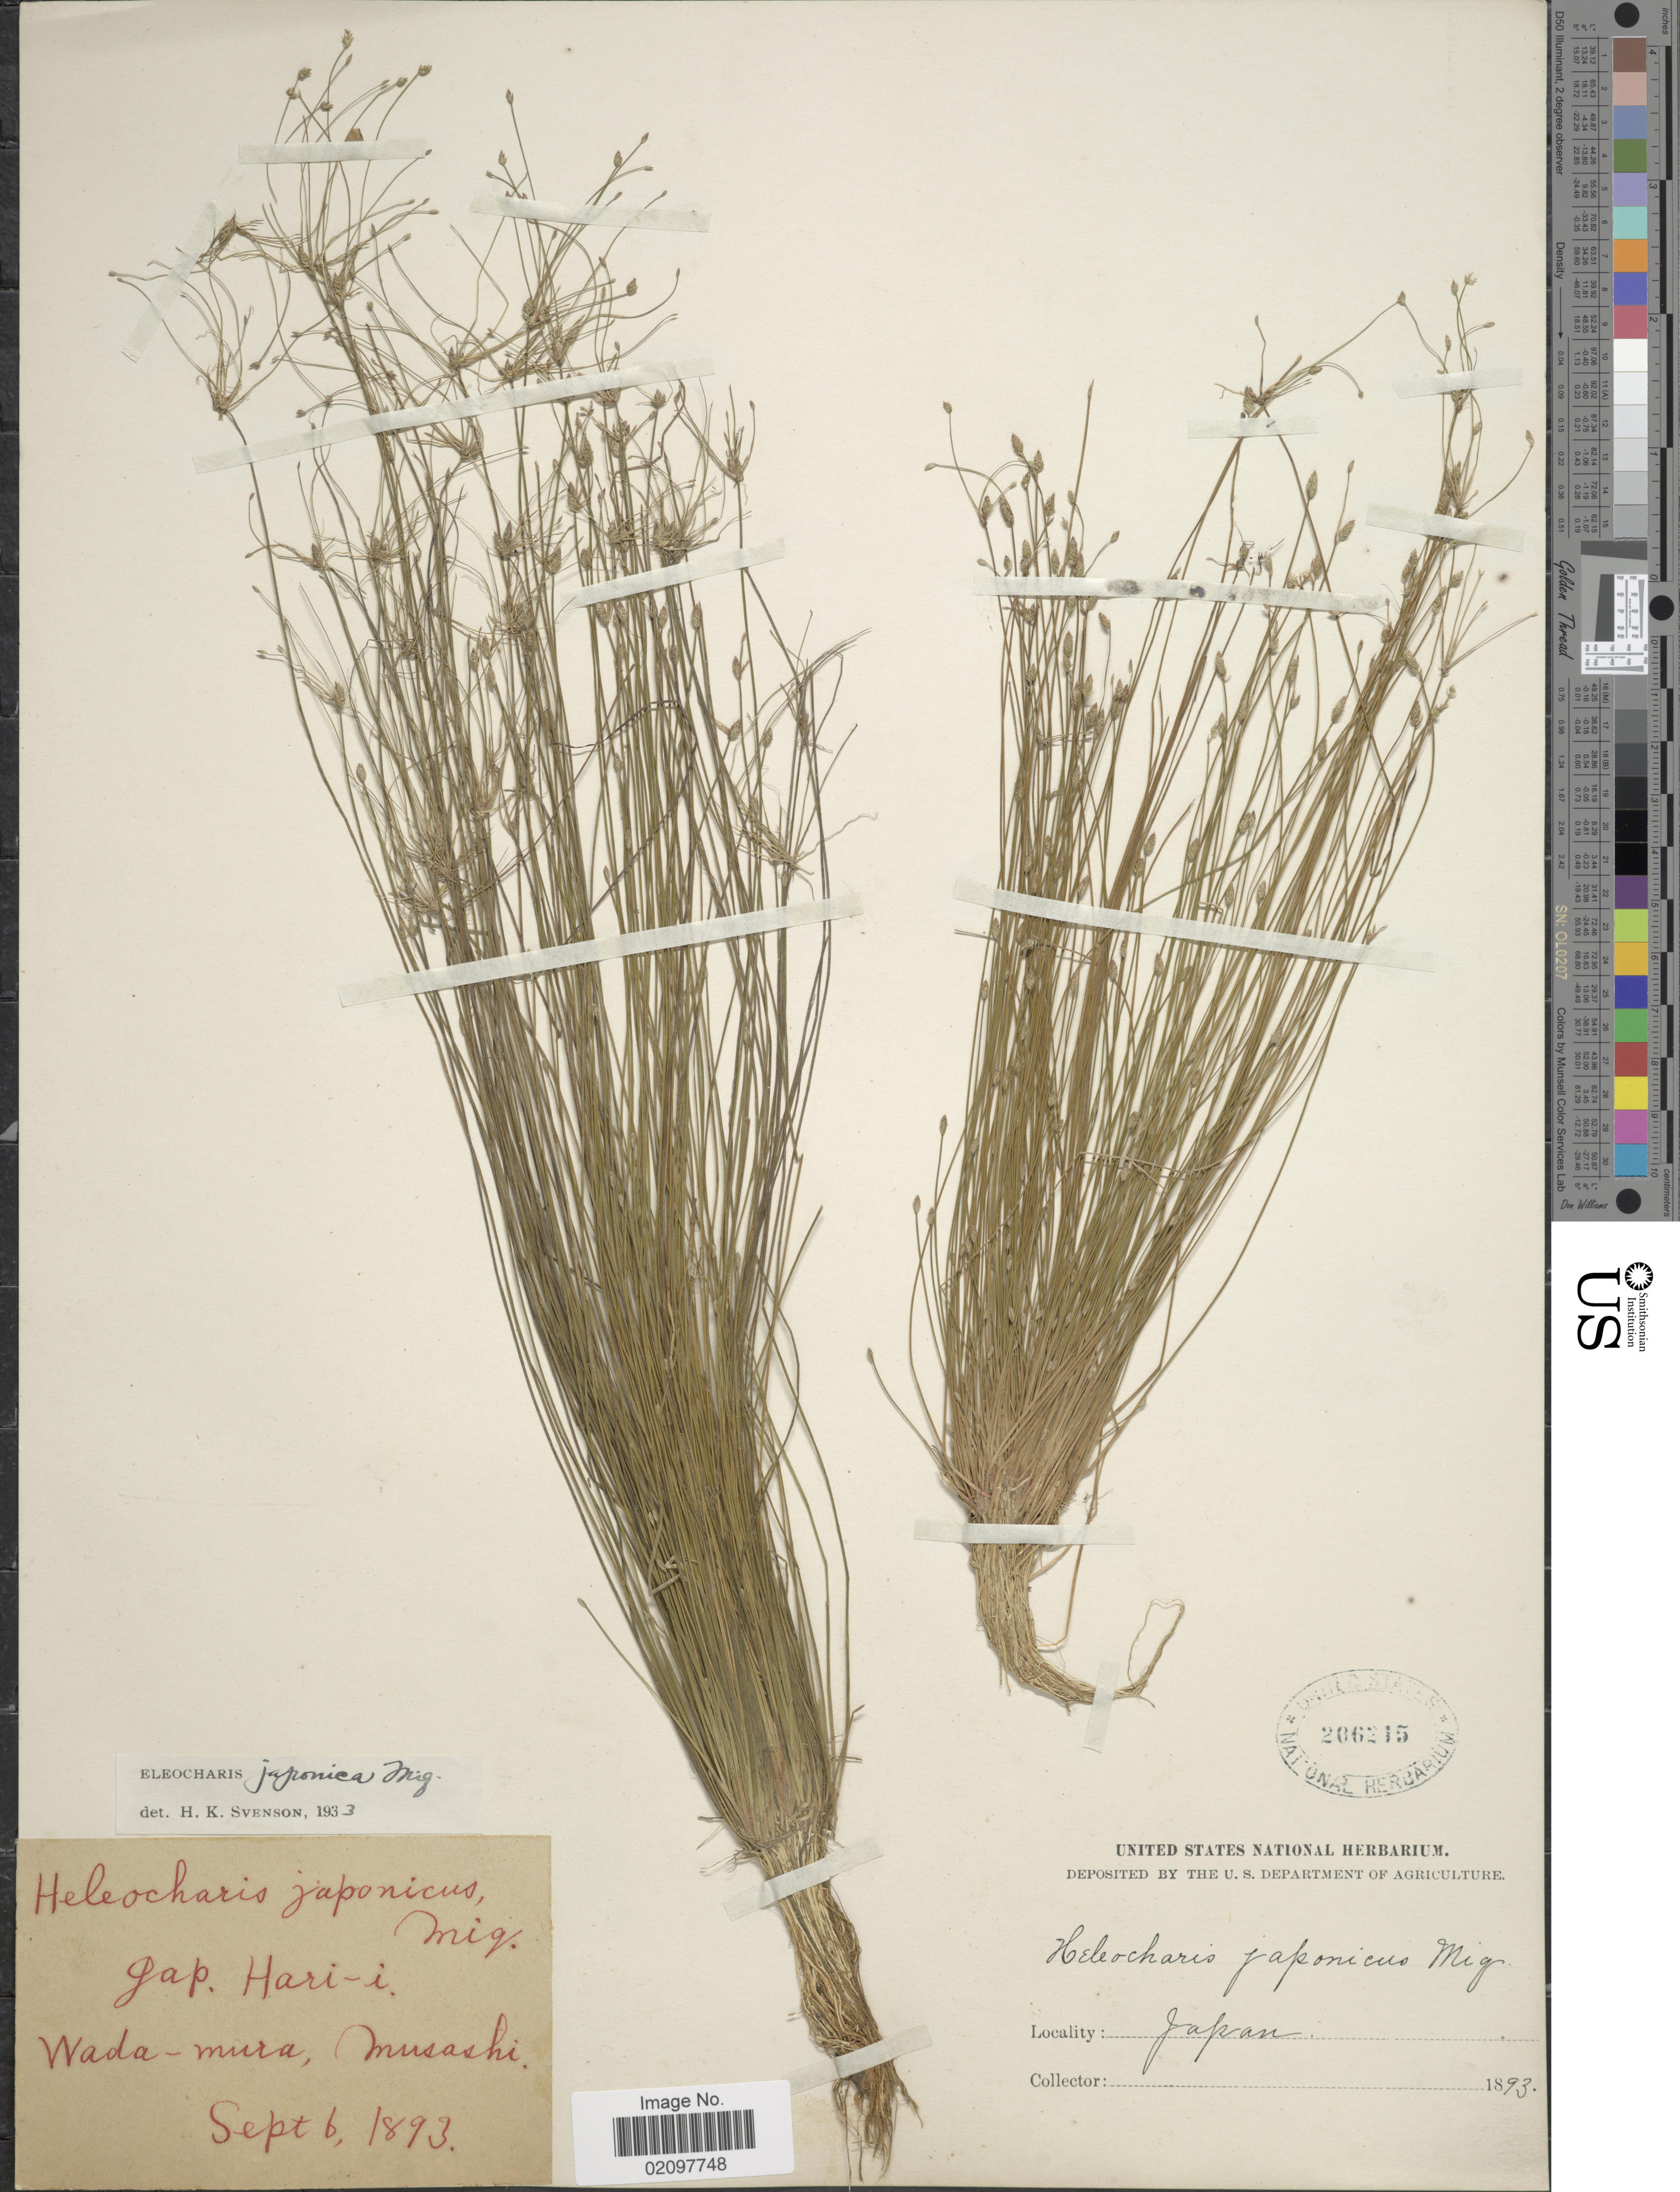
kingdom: Plantae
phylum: Tracheophyta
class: Liliopsida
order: Poales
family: Cyperaceae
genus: Eleocharis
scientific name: Eleocharis pellucida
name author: J. Presl & C. Presl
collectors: U.S. Department of Agriculture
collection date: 1893-09-06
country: Japan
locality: Wada-mura, Musashi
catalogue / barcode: US 206215